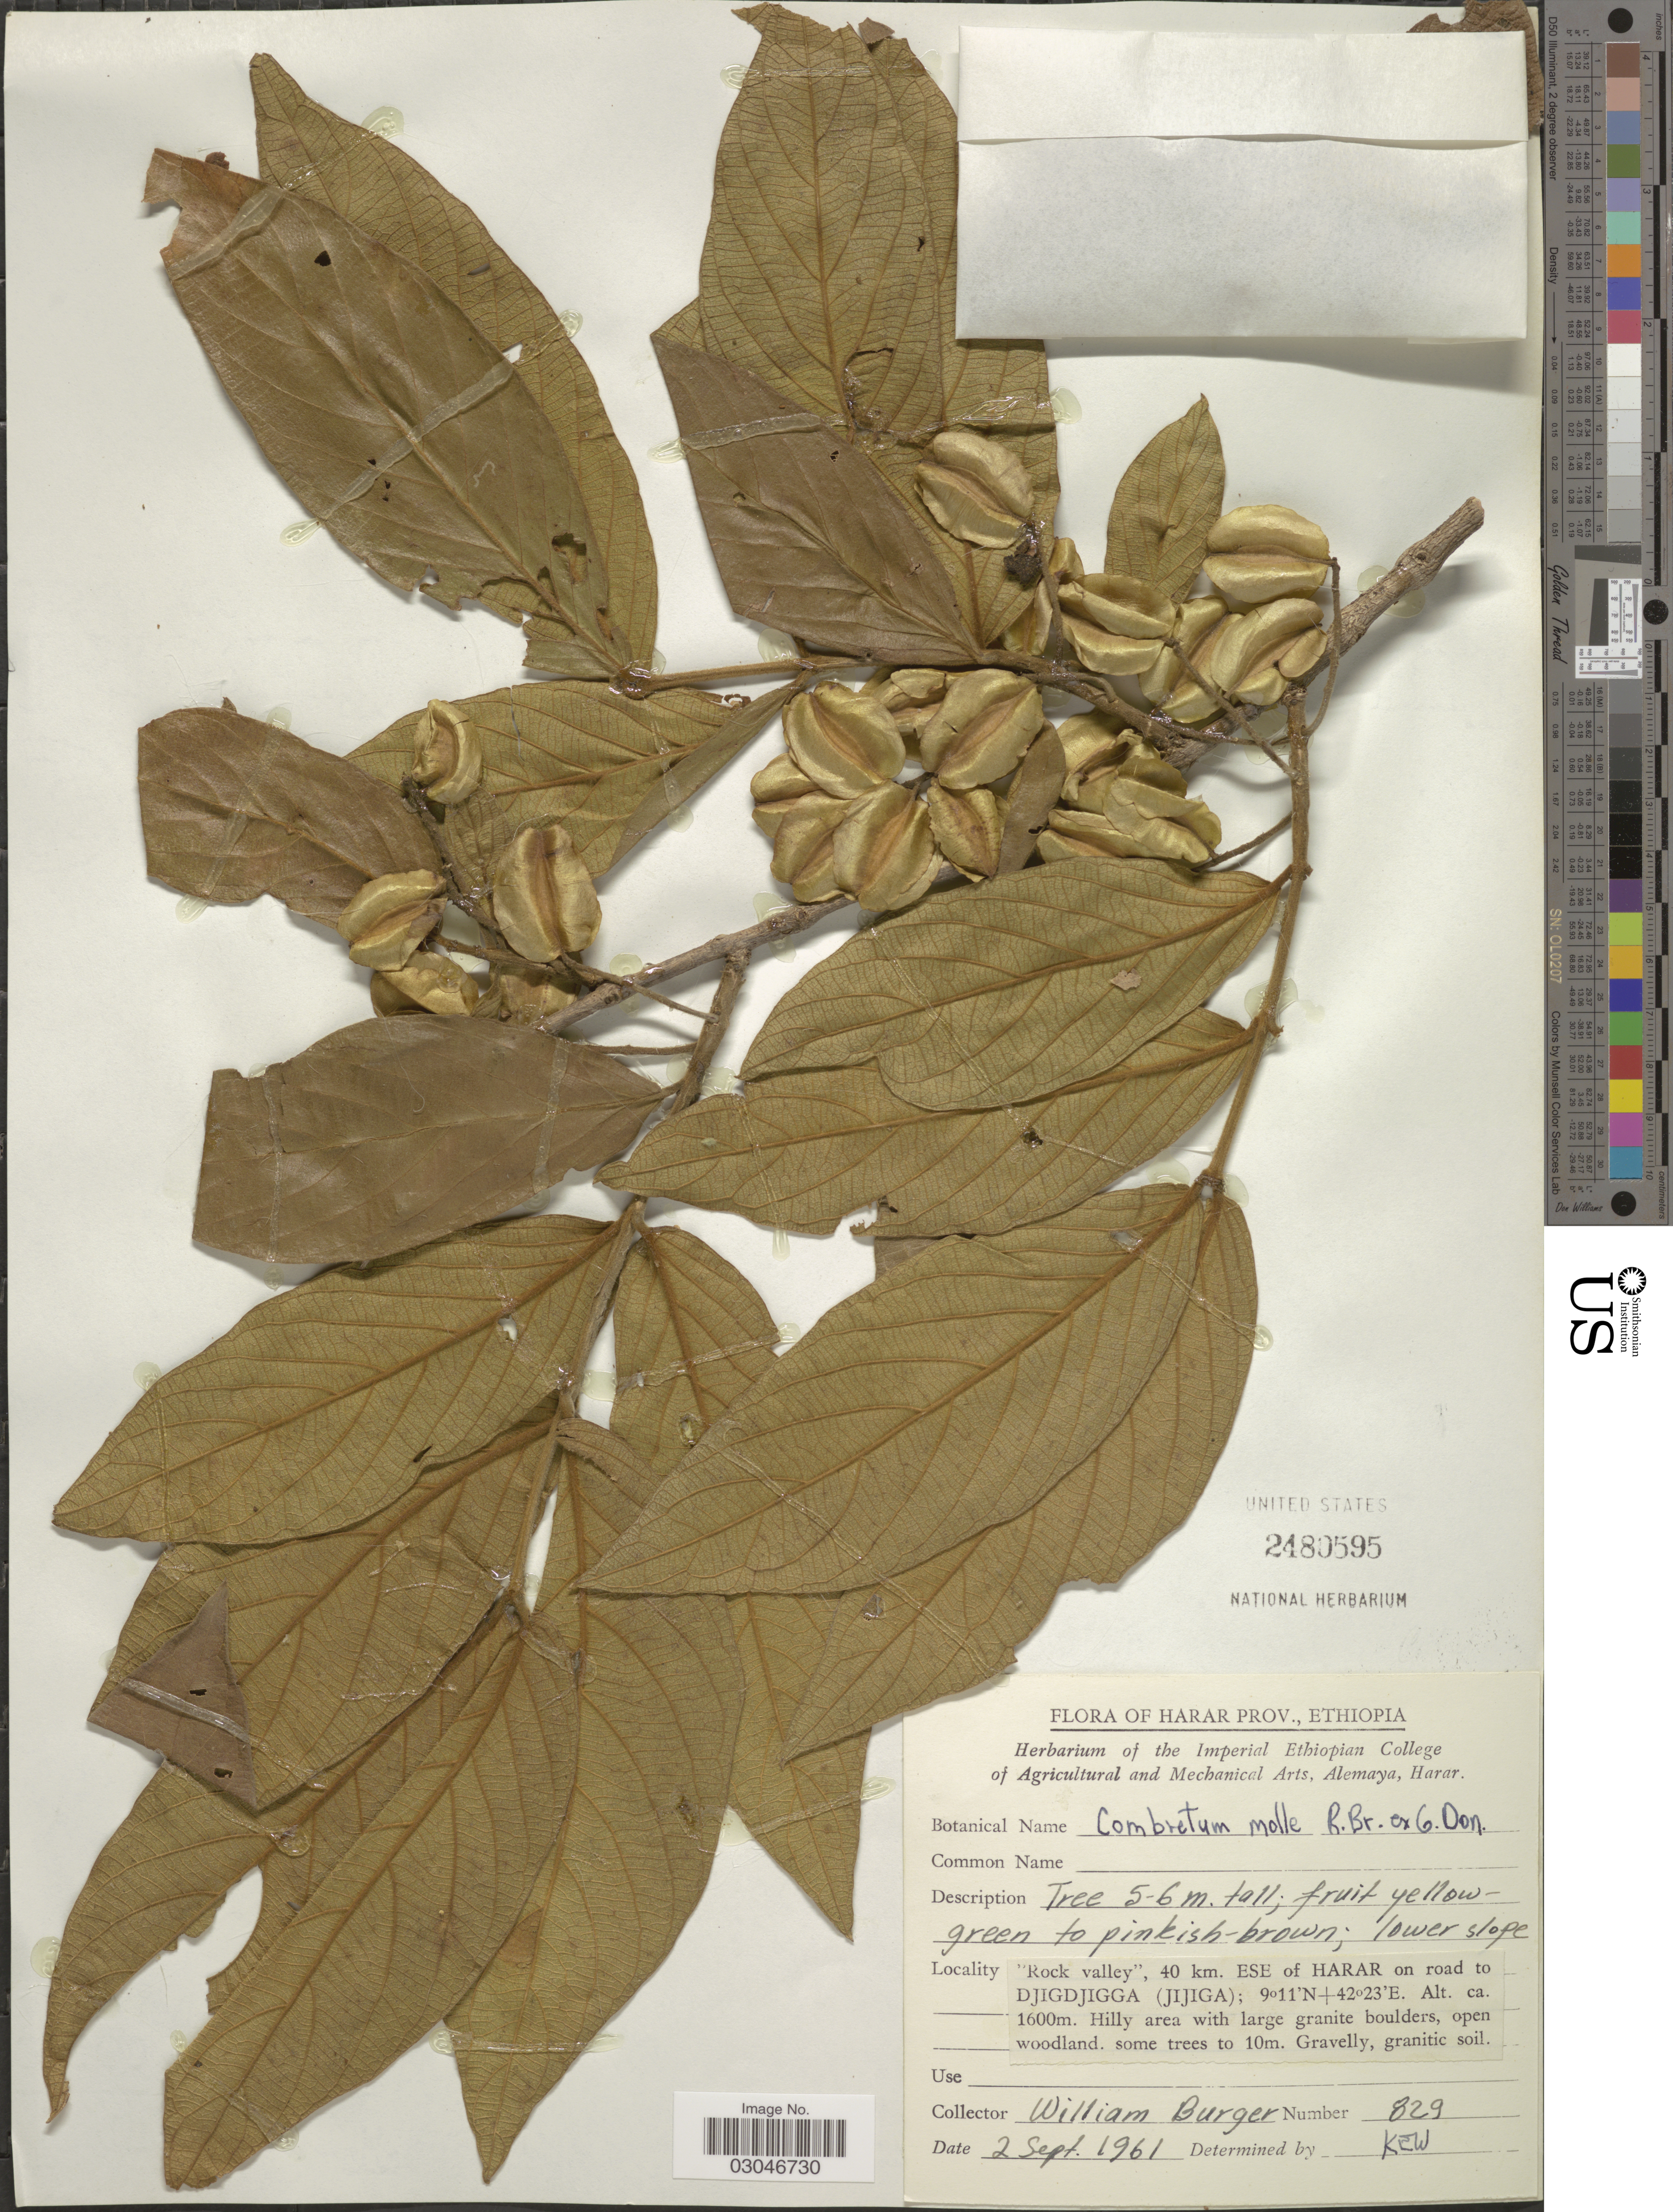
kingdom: Plantae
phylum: Tracheophyta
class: Magnoliopsida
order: Myrtales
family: Combretaceae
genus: Combretum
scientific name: Combretum molle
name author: R. Br. ex G. Don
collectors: W. Burger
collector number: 829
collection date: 1961-09-02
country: Ethiopia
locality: Harar Prov. "Rocky valley", 40 km. ESE of Harar on road to Djigdjigga (Jijiga).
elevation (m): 1600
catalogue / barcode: US 2480595